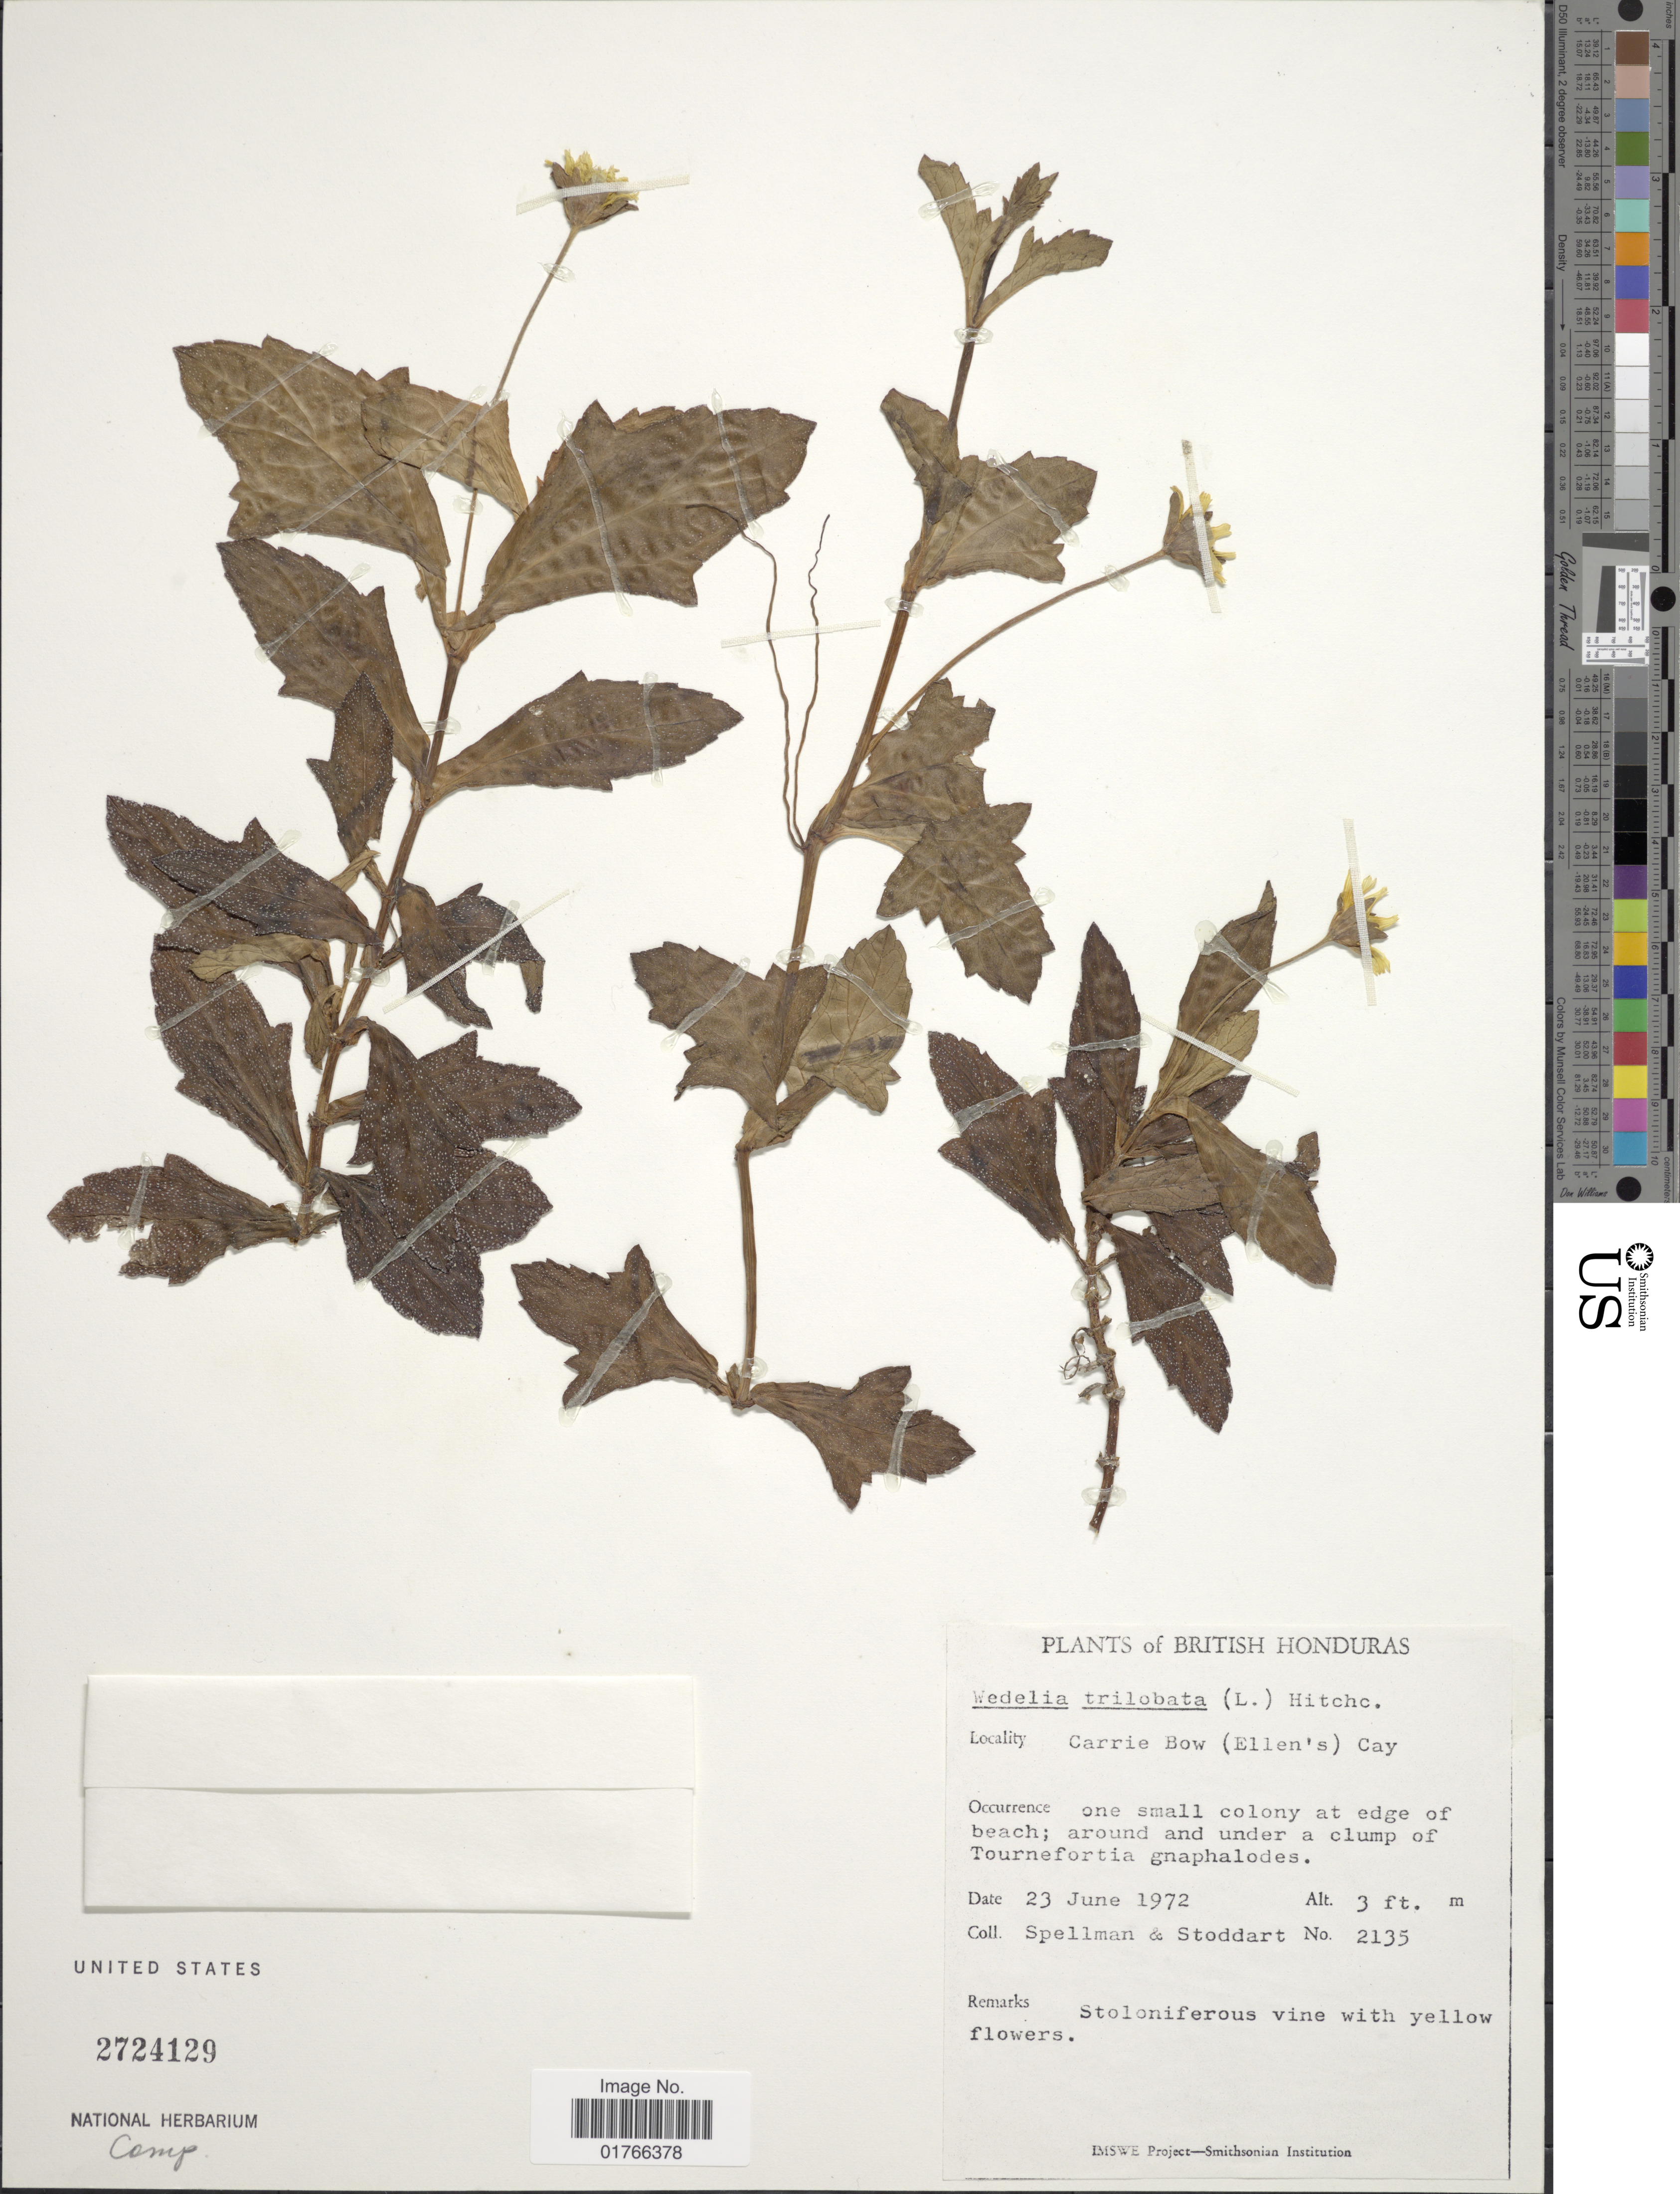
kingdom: Plantae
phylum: Tracheophyta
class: Magnoliopsida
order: Asterales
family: Asteraceae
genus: Sphagneticola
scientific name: Sphagneticola trilobata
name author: (L.) Pruski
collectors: Spellman, -- & -. Stoddart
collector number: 2135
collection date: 1972-06-23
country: Belize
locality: British Honduras, Carrie Bow (Ellen's) Cay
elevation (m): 1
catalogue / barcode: US 2724129